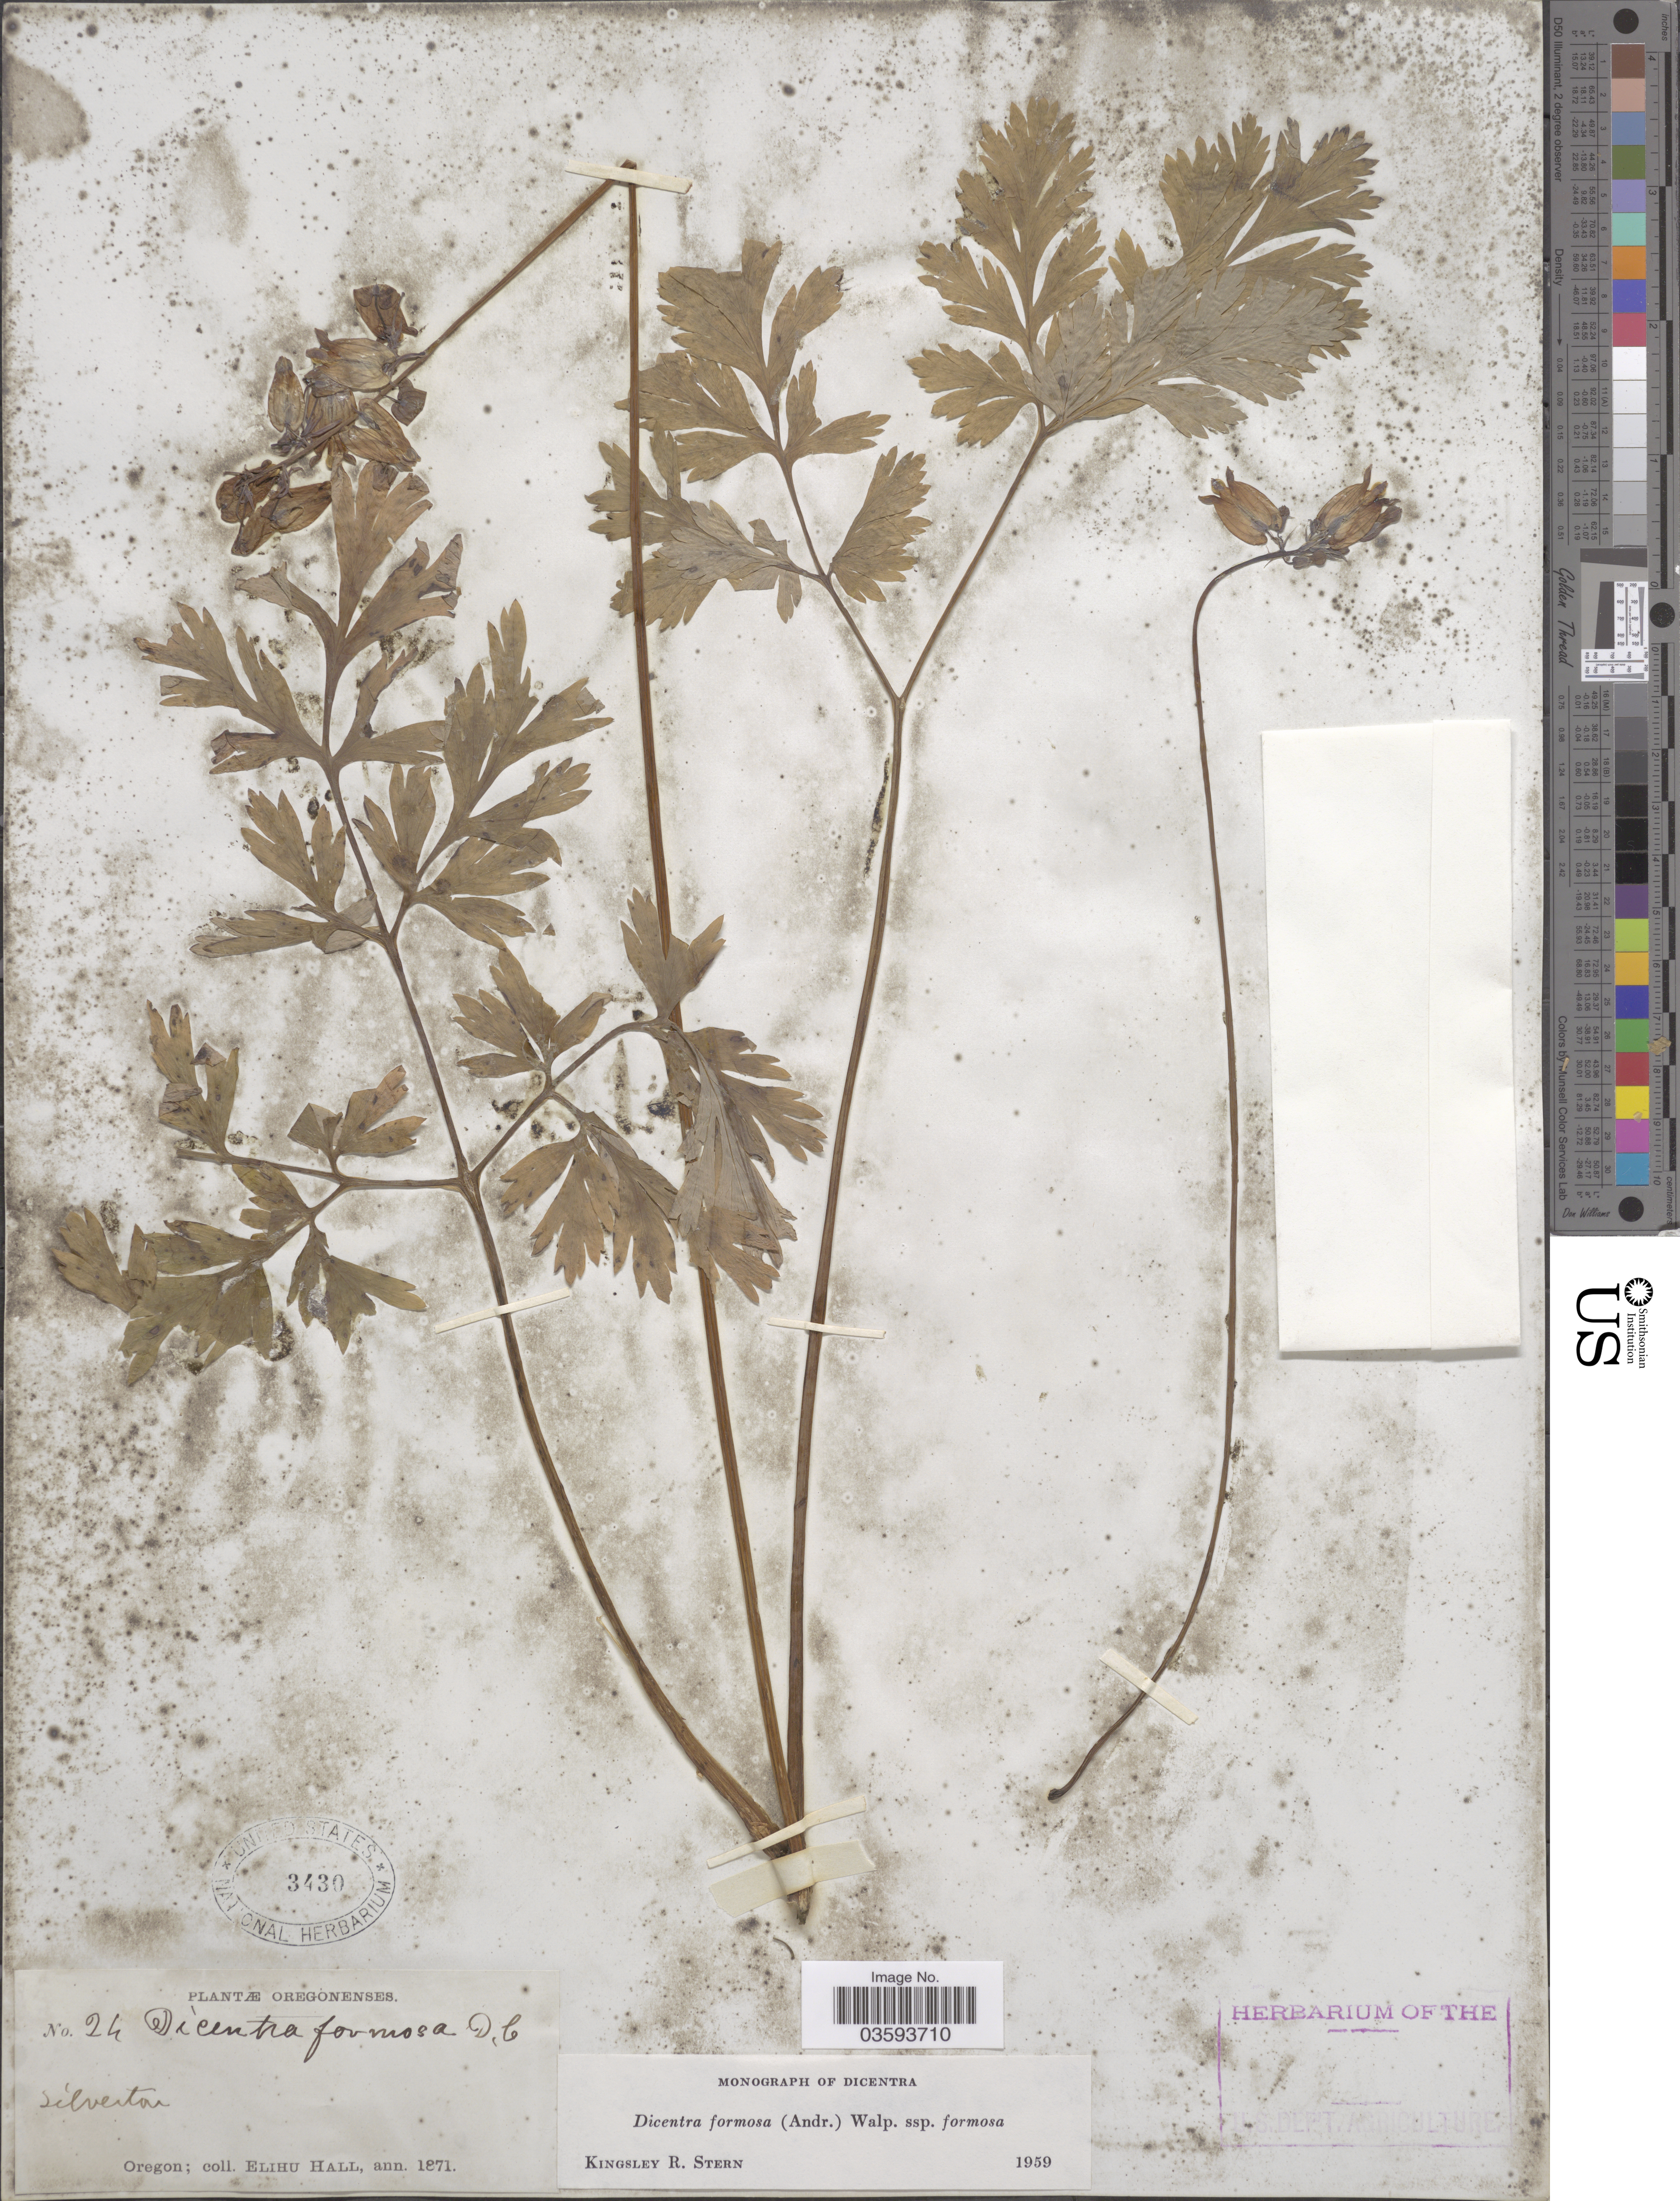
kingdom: Plantae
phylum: Tracheophyta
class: Magnoliopsida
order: Ranunculales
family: Papaveraceae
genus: Dicentra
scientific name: Dicentra formosa subsp. formosa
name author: (Haw.) Walp.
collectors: E. Hall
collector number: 24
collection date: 1871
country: United States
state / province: Oregon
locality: Silverton.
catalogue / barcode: US 3430